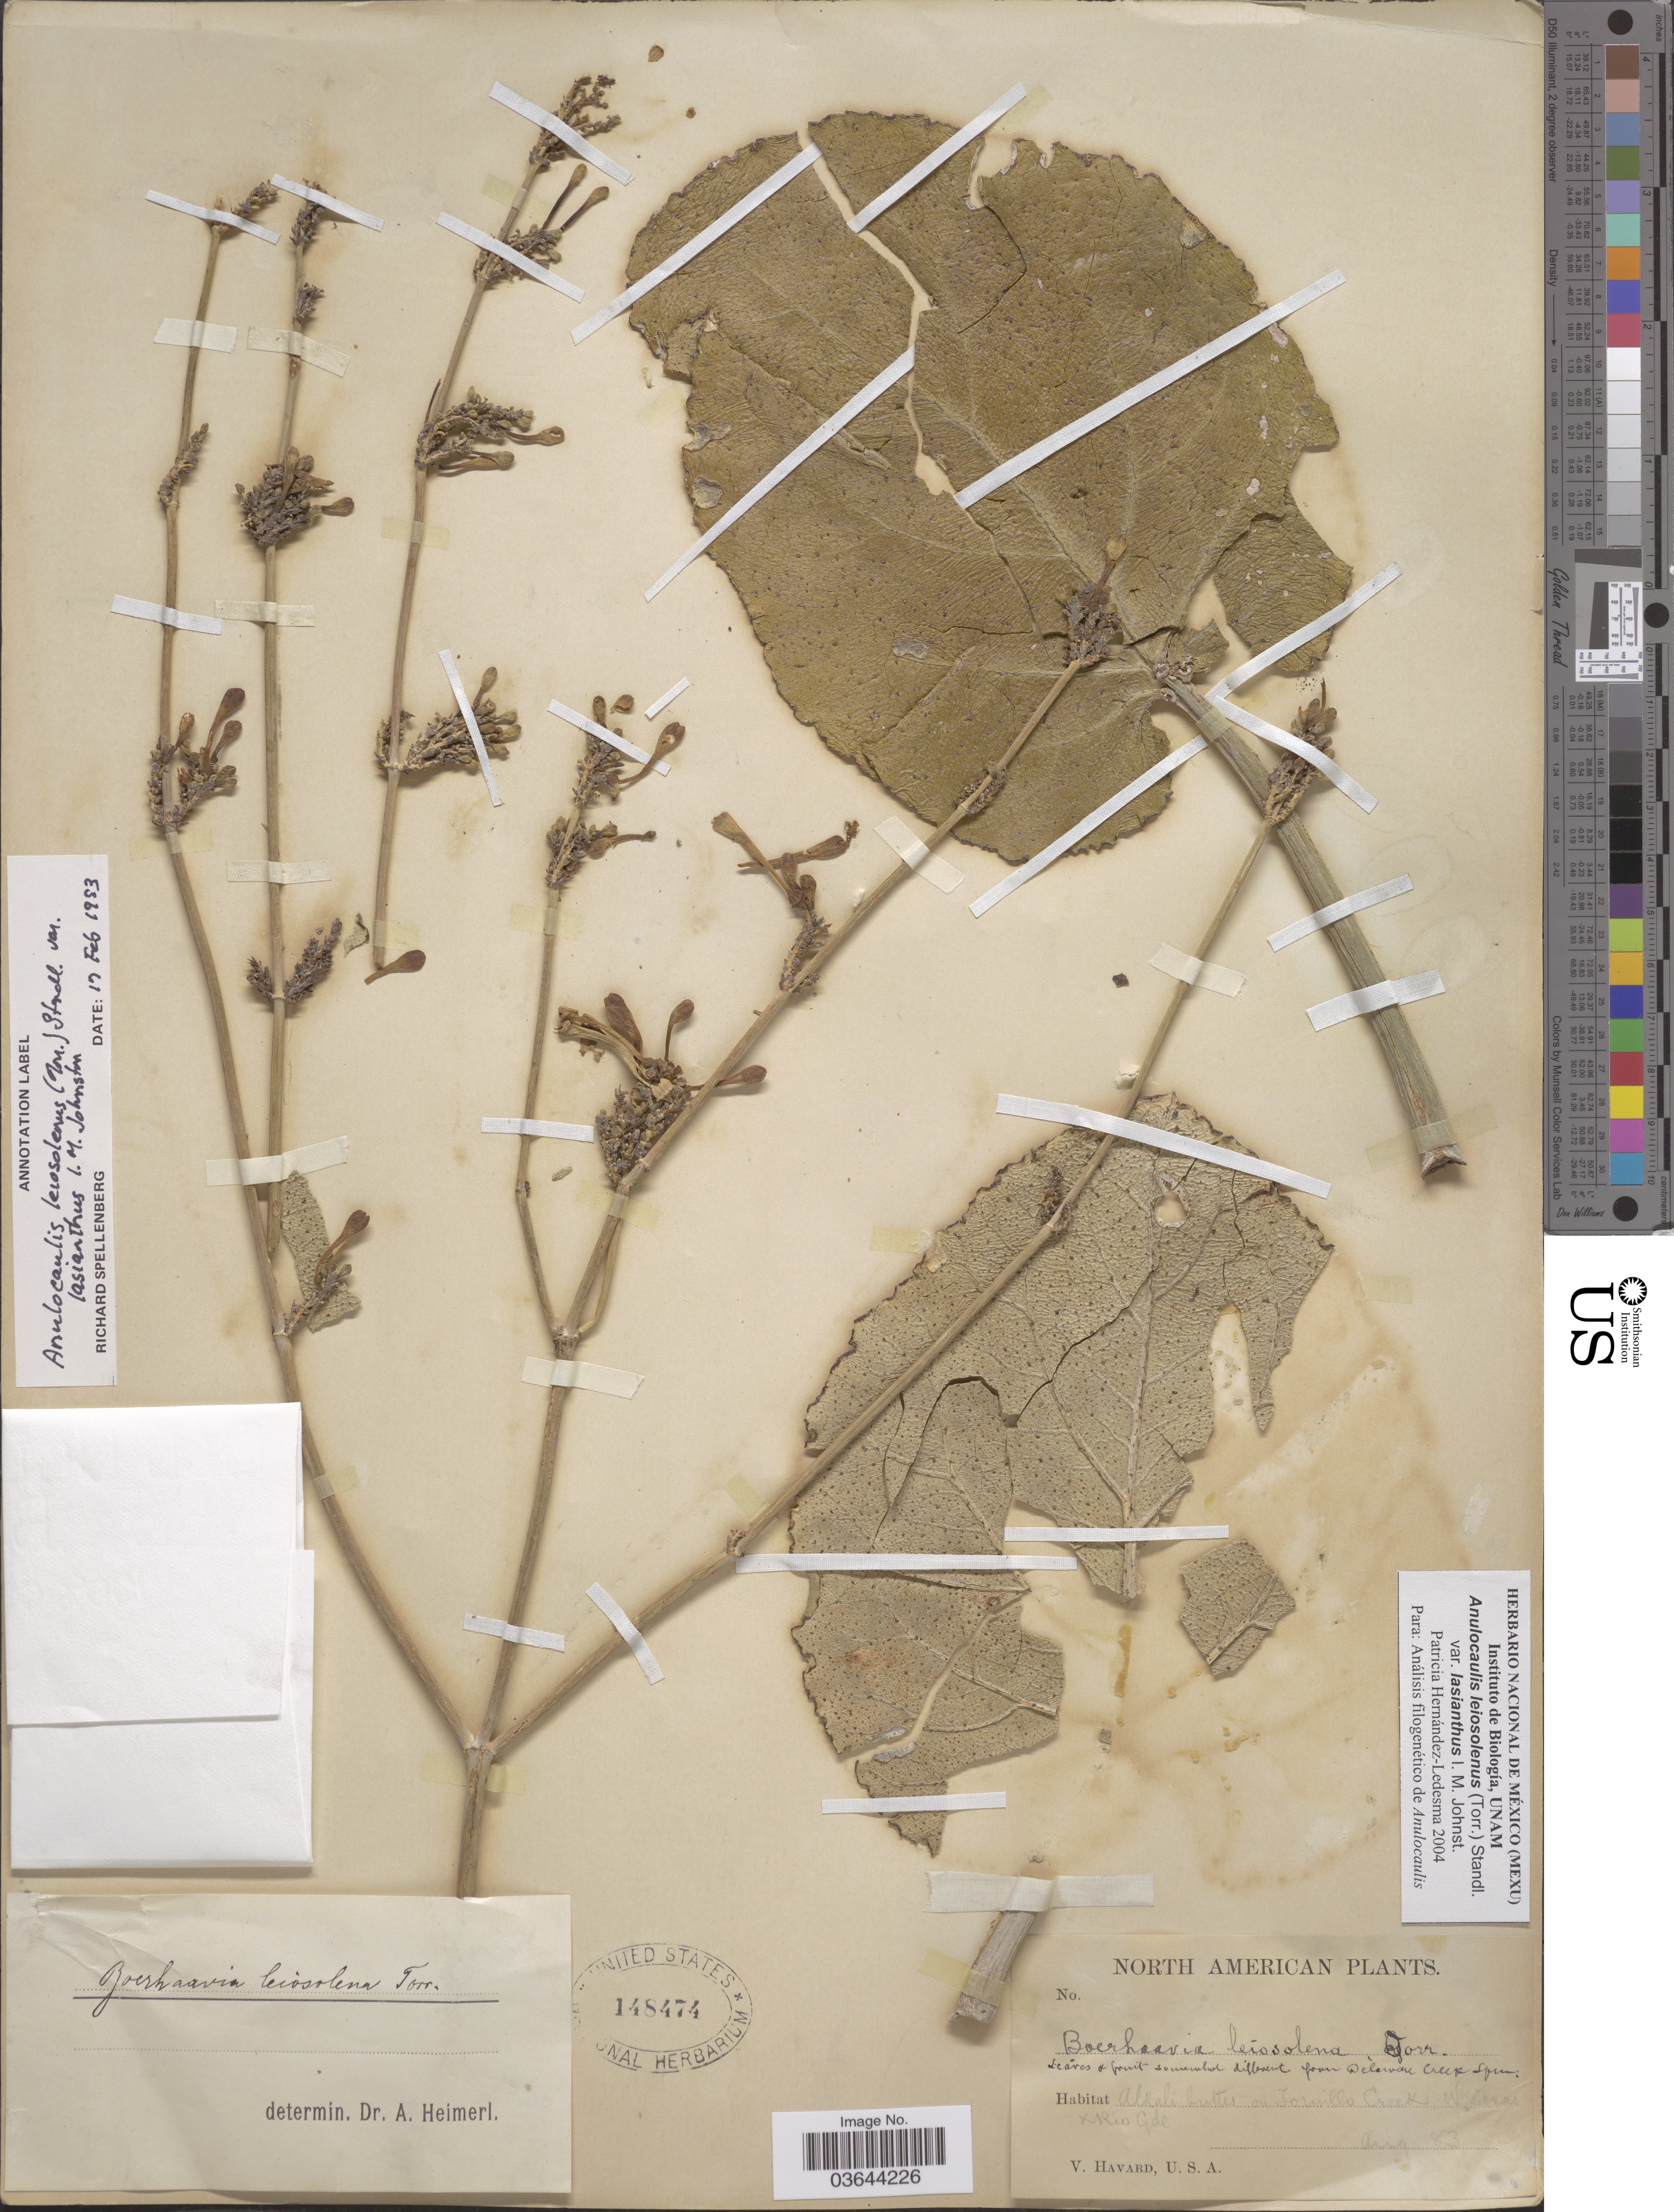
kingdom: Plantae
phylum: Tracheophyta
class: Magnoliopsida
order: Caryophyllales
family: Nyctaginaceae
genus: Anulocaulis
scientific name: Anulocaulis leiosolenus var. lasianthus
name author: I.M. Johnst.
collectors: V. Havard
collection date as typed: Transcribed d/m/y: /8/83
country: United States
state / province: Texas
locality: Alkali buttes on Tornillo Creek W Texas. + Río Gde.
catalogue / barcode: US 148474